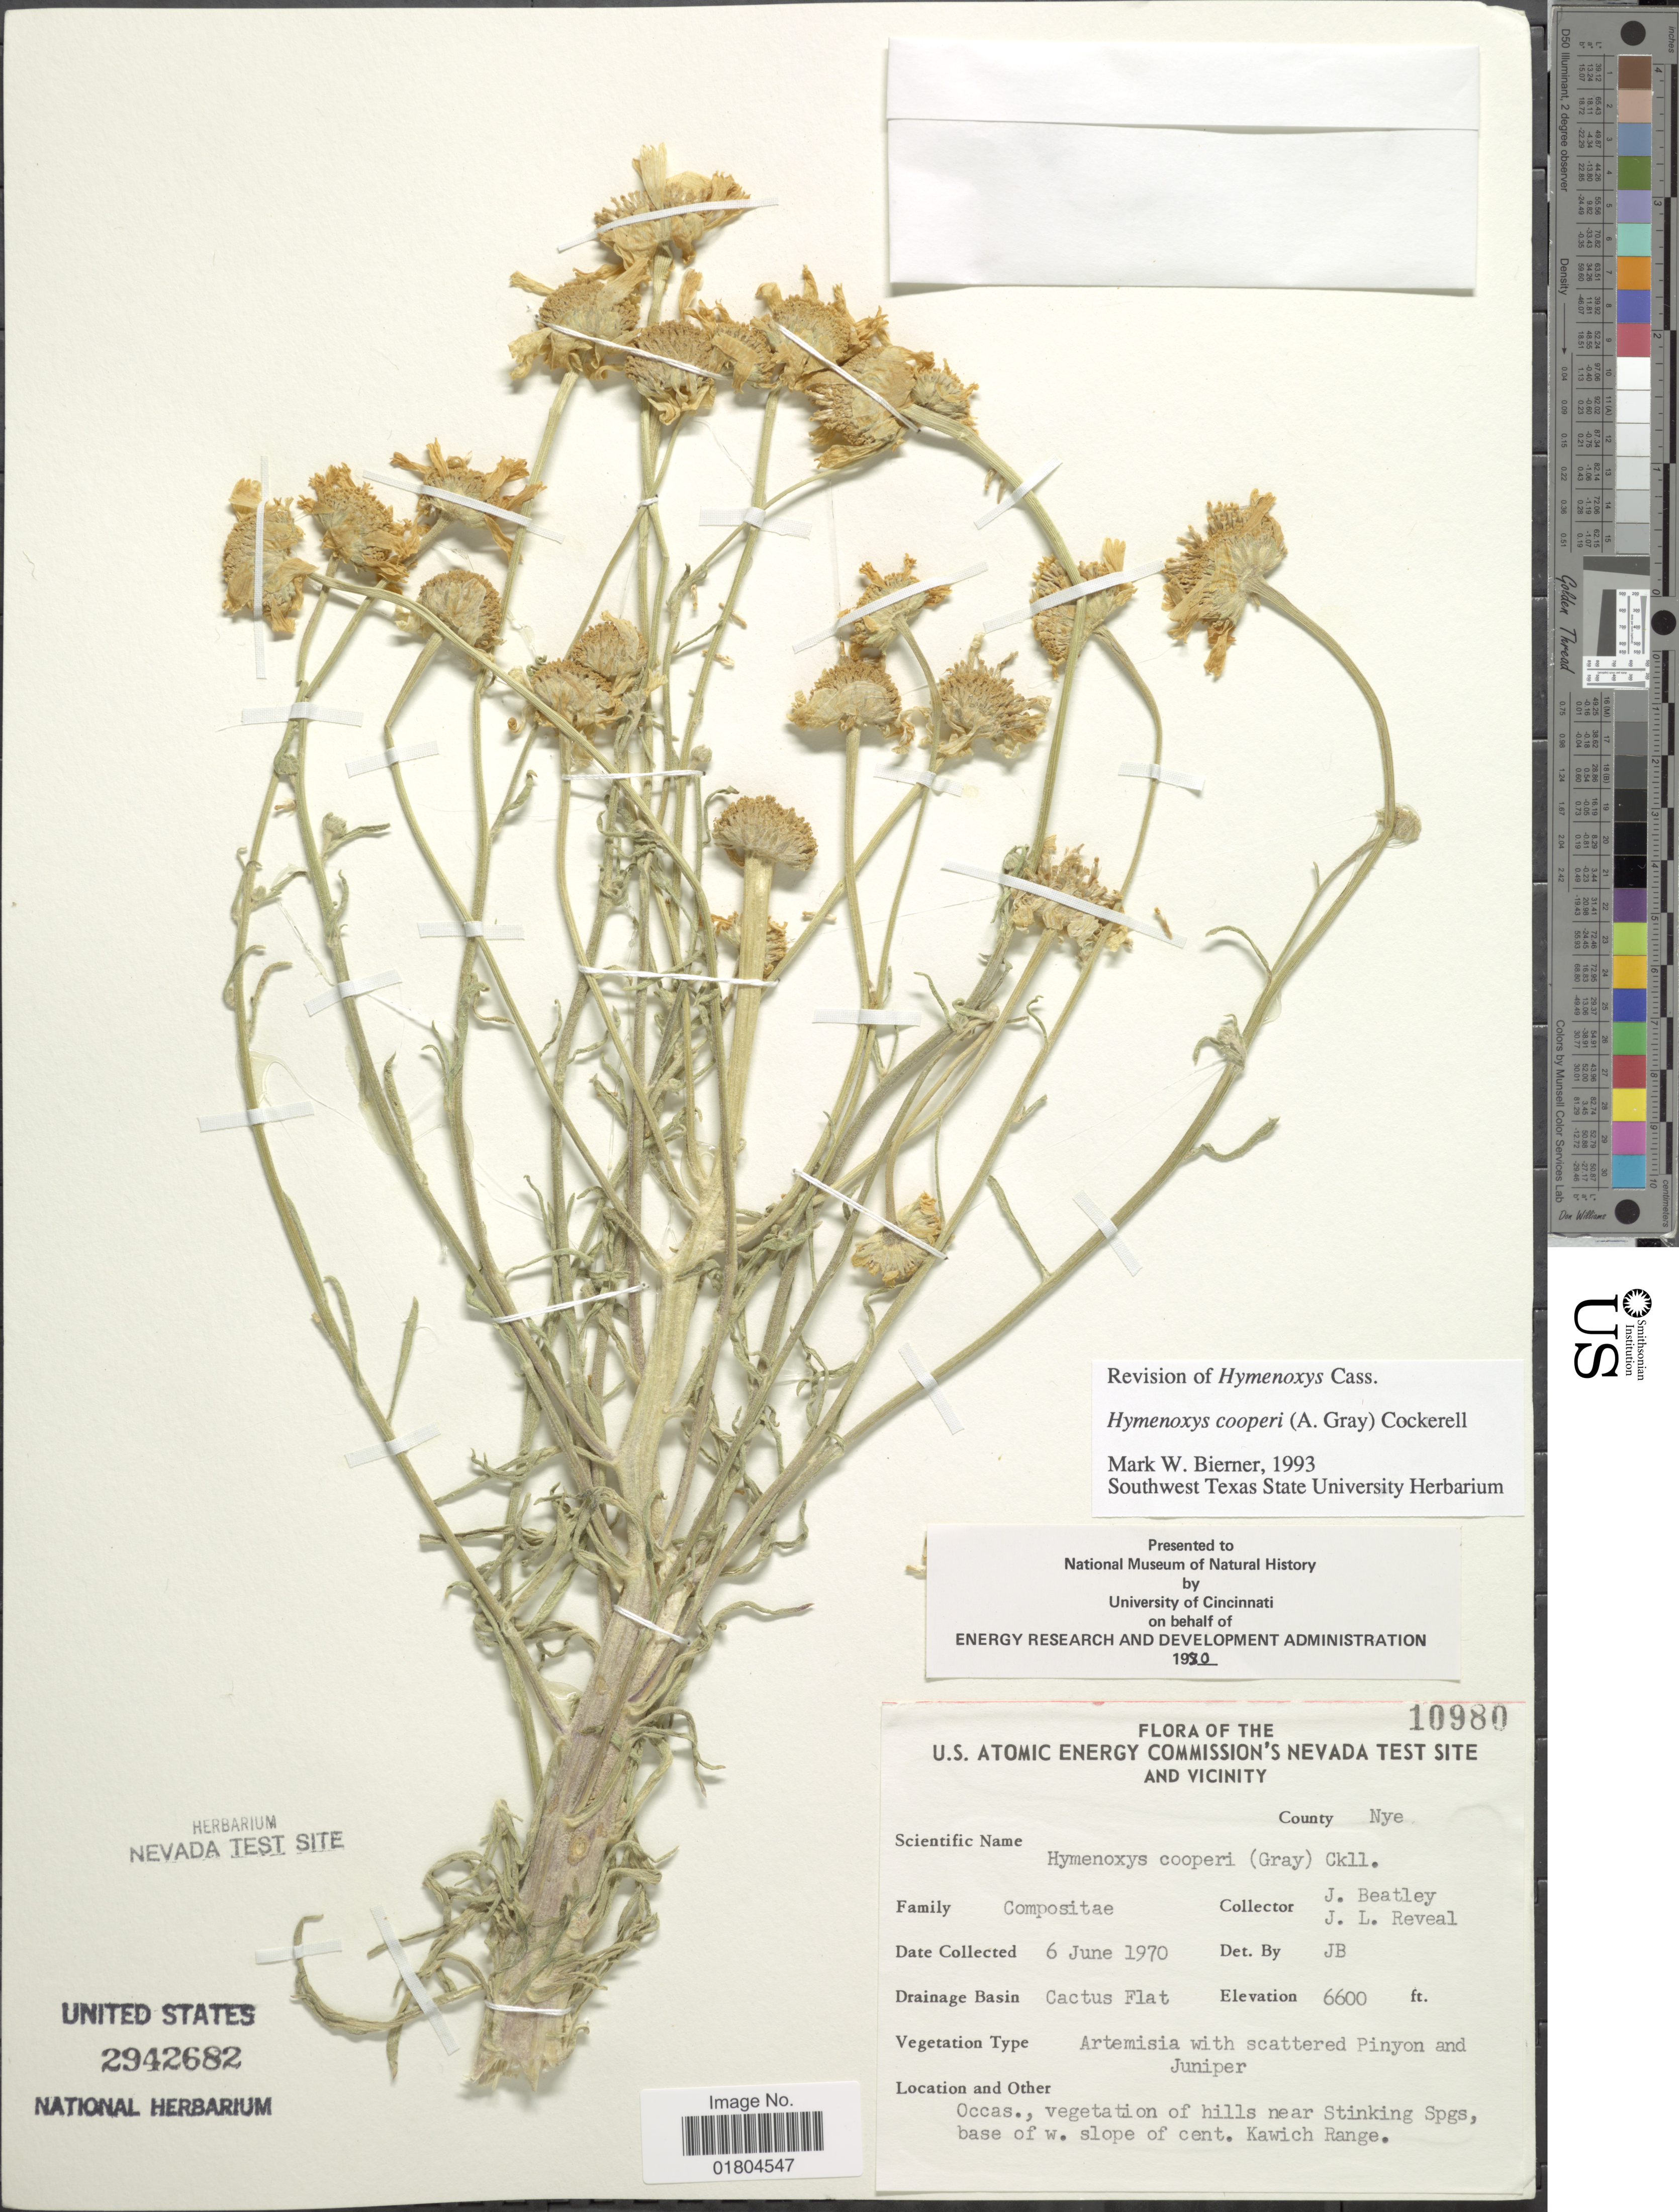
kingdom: Plantae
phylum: Tracheophyta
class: Magnoliopsida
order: Asterales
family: Asteraceae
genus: Hymenoxys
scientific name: Hymenoxys cooperi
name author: (A. Gray) Cockerell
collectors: J. C. Beatley & J. L. Reveal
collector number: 10980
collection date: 1970-06-06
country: United States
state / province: Nevada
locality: U. S. Atomic Energy Commission's Nevada Test Site and vicinity. County Nye. Drainage Basin Cactus Flat. near Stinking Spgs, base of w. slope cent. Kawich Range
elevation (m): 2012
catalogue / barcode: US 2942682